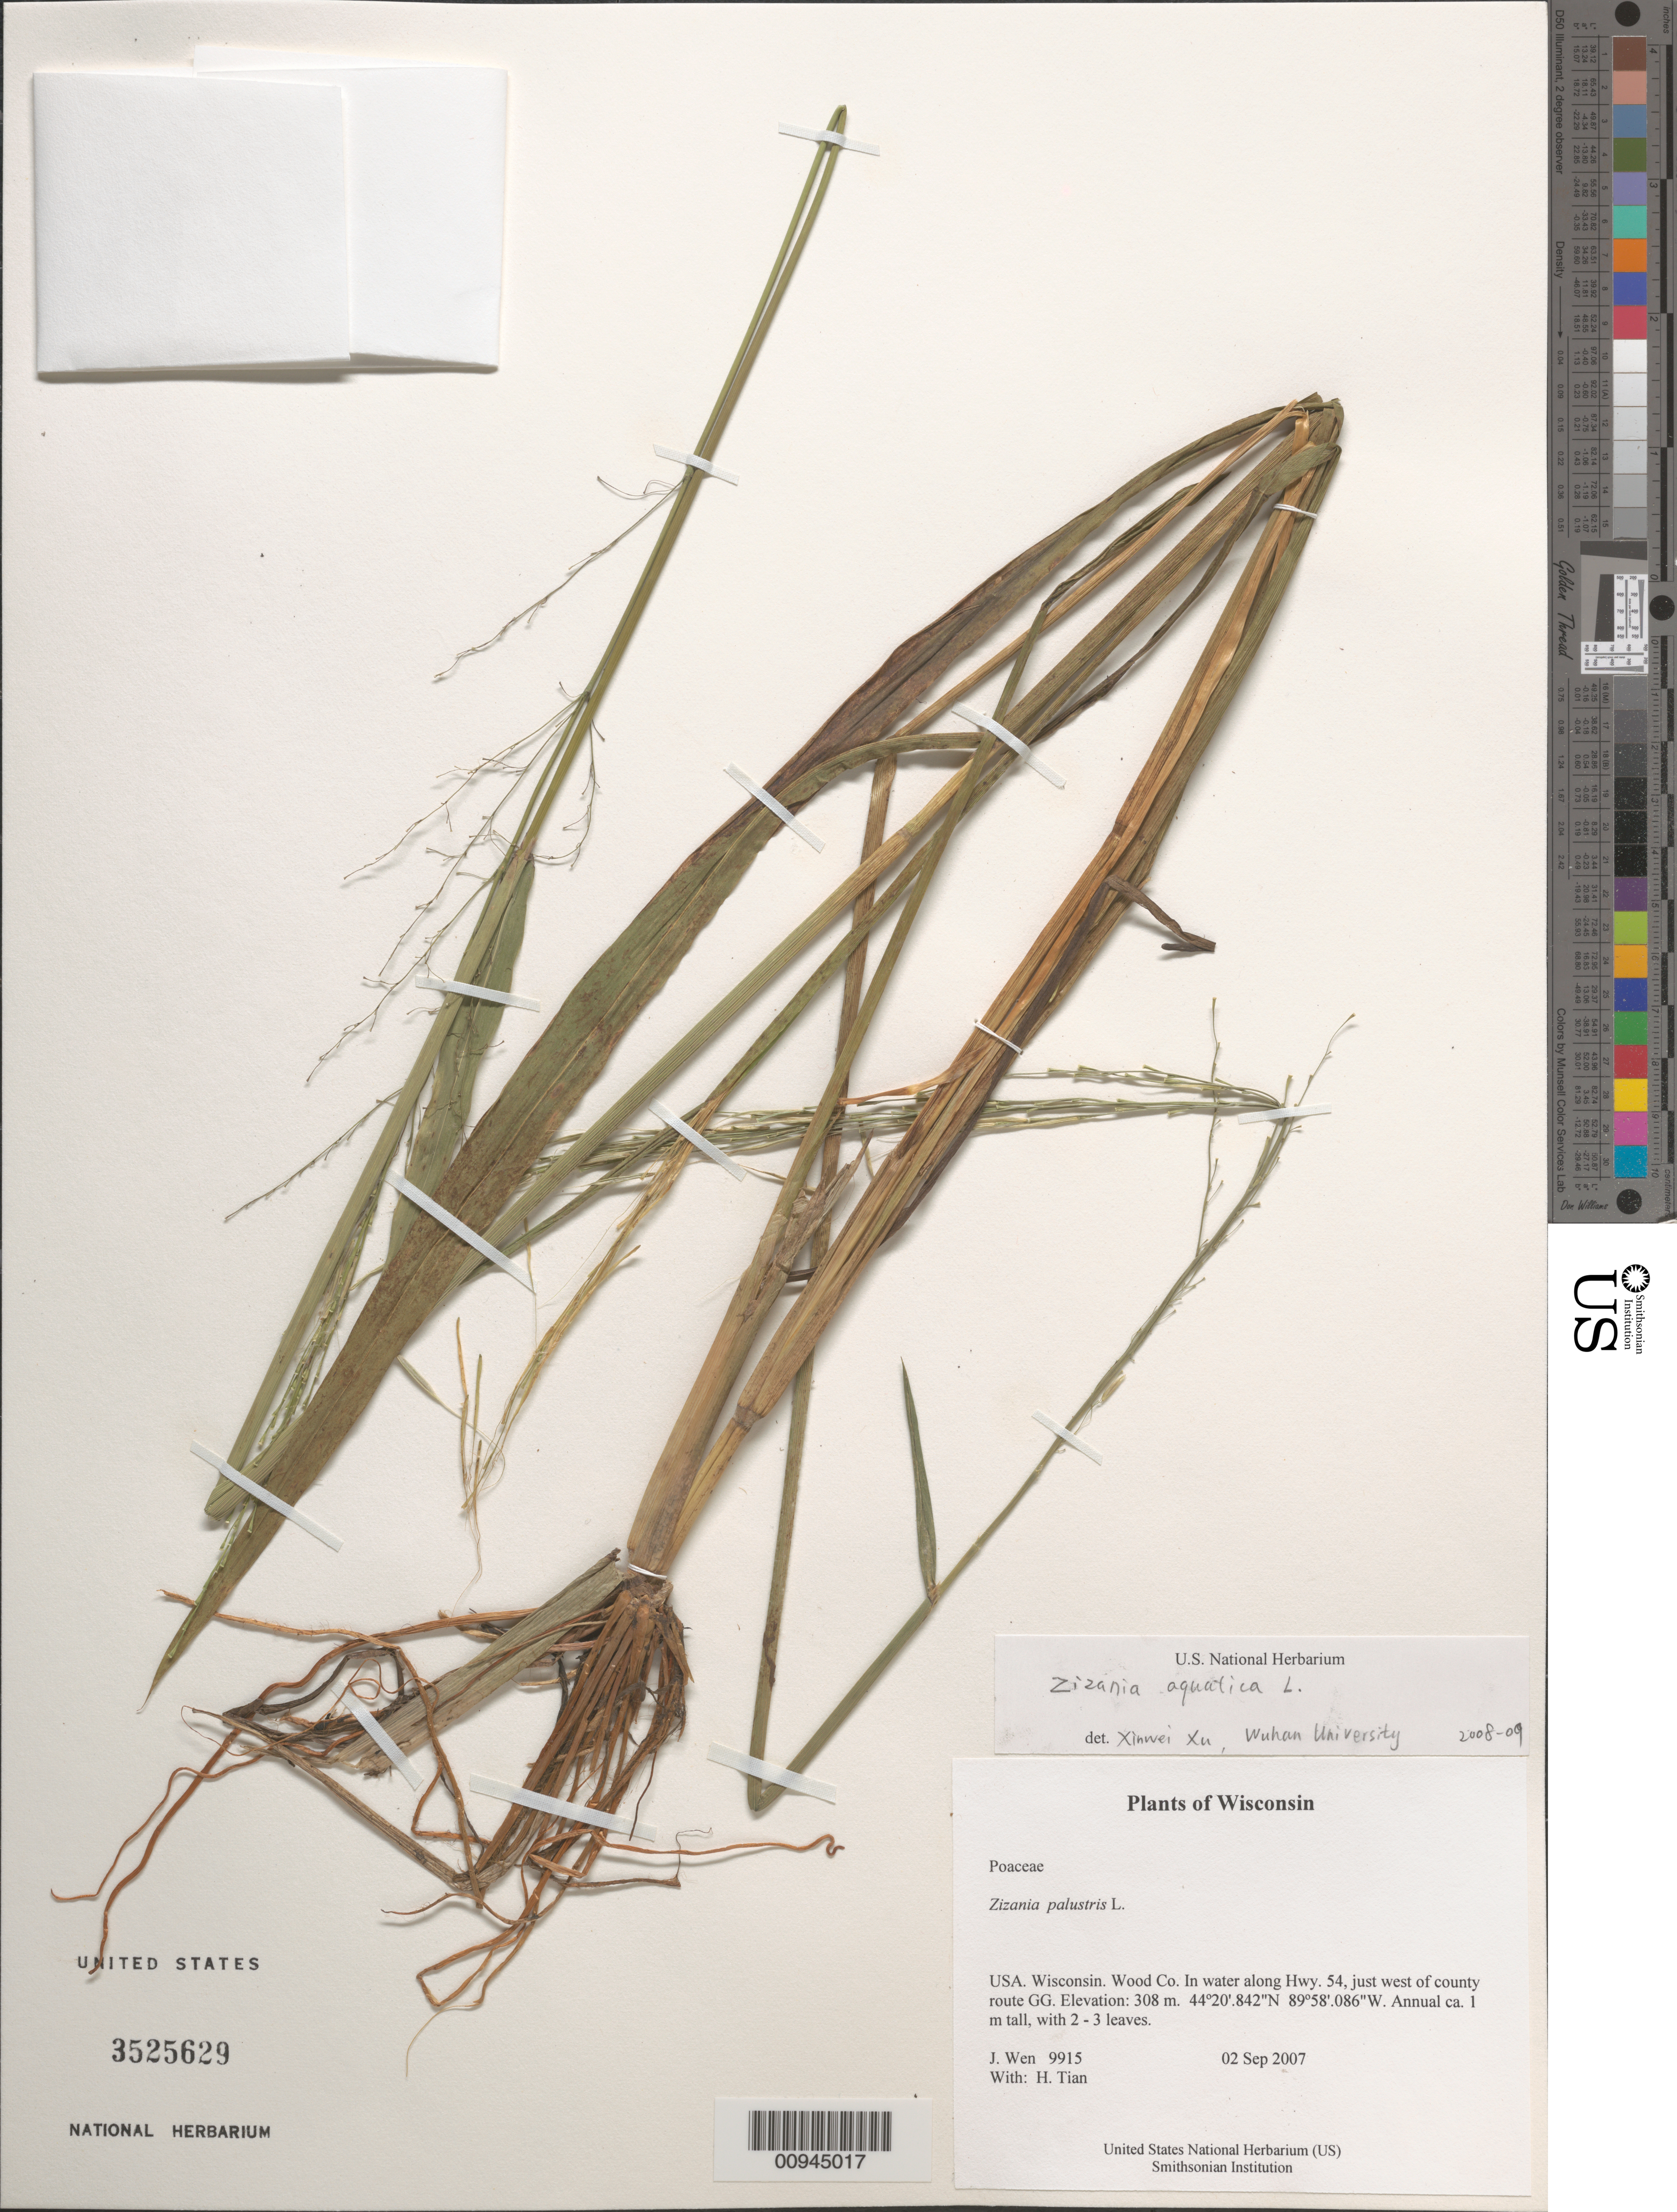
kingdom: Plantae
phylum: Tracheophyta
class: Liliopsida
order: Poales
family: Poaceae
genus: Zizania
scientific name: Zizania palustris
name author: L.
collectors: J. Wen & H. Tian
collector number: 9915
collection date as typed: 02 Sep 2007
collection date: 2007-09-02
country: United States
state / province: Wisconsin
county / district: Wood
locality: In water along Hwy. 54, just west of county route GG.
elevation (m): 308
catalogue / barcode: US 3525629